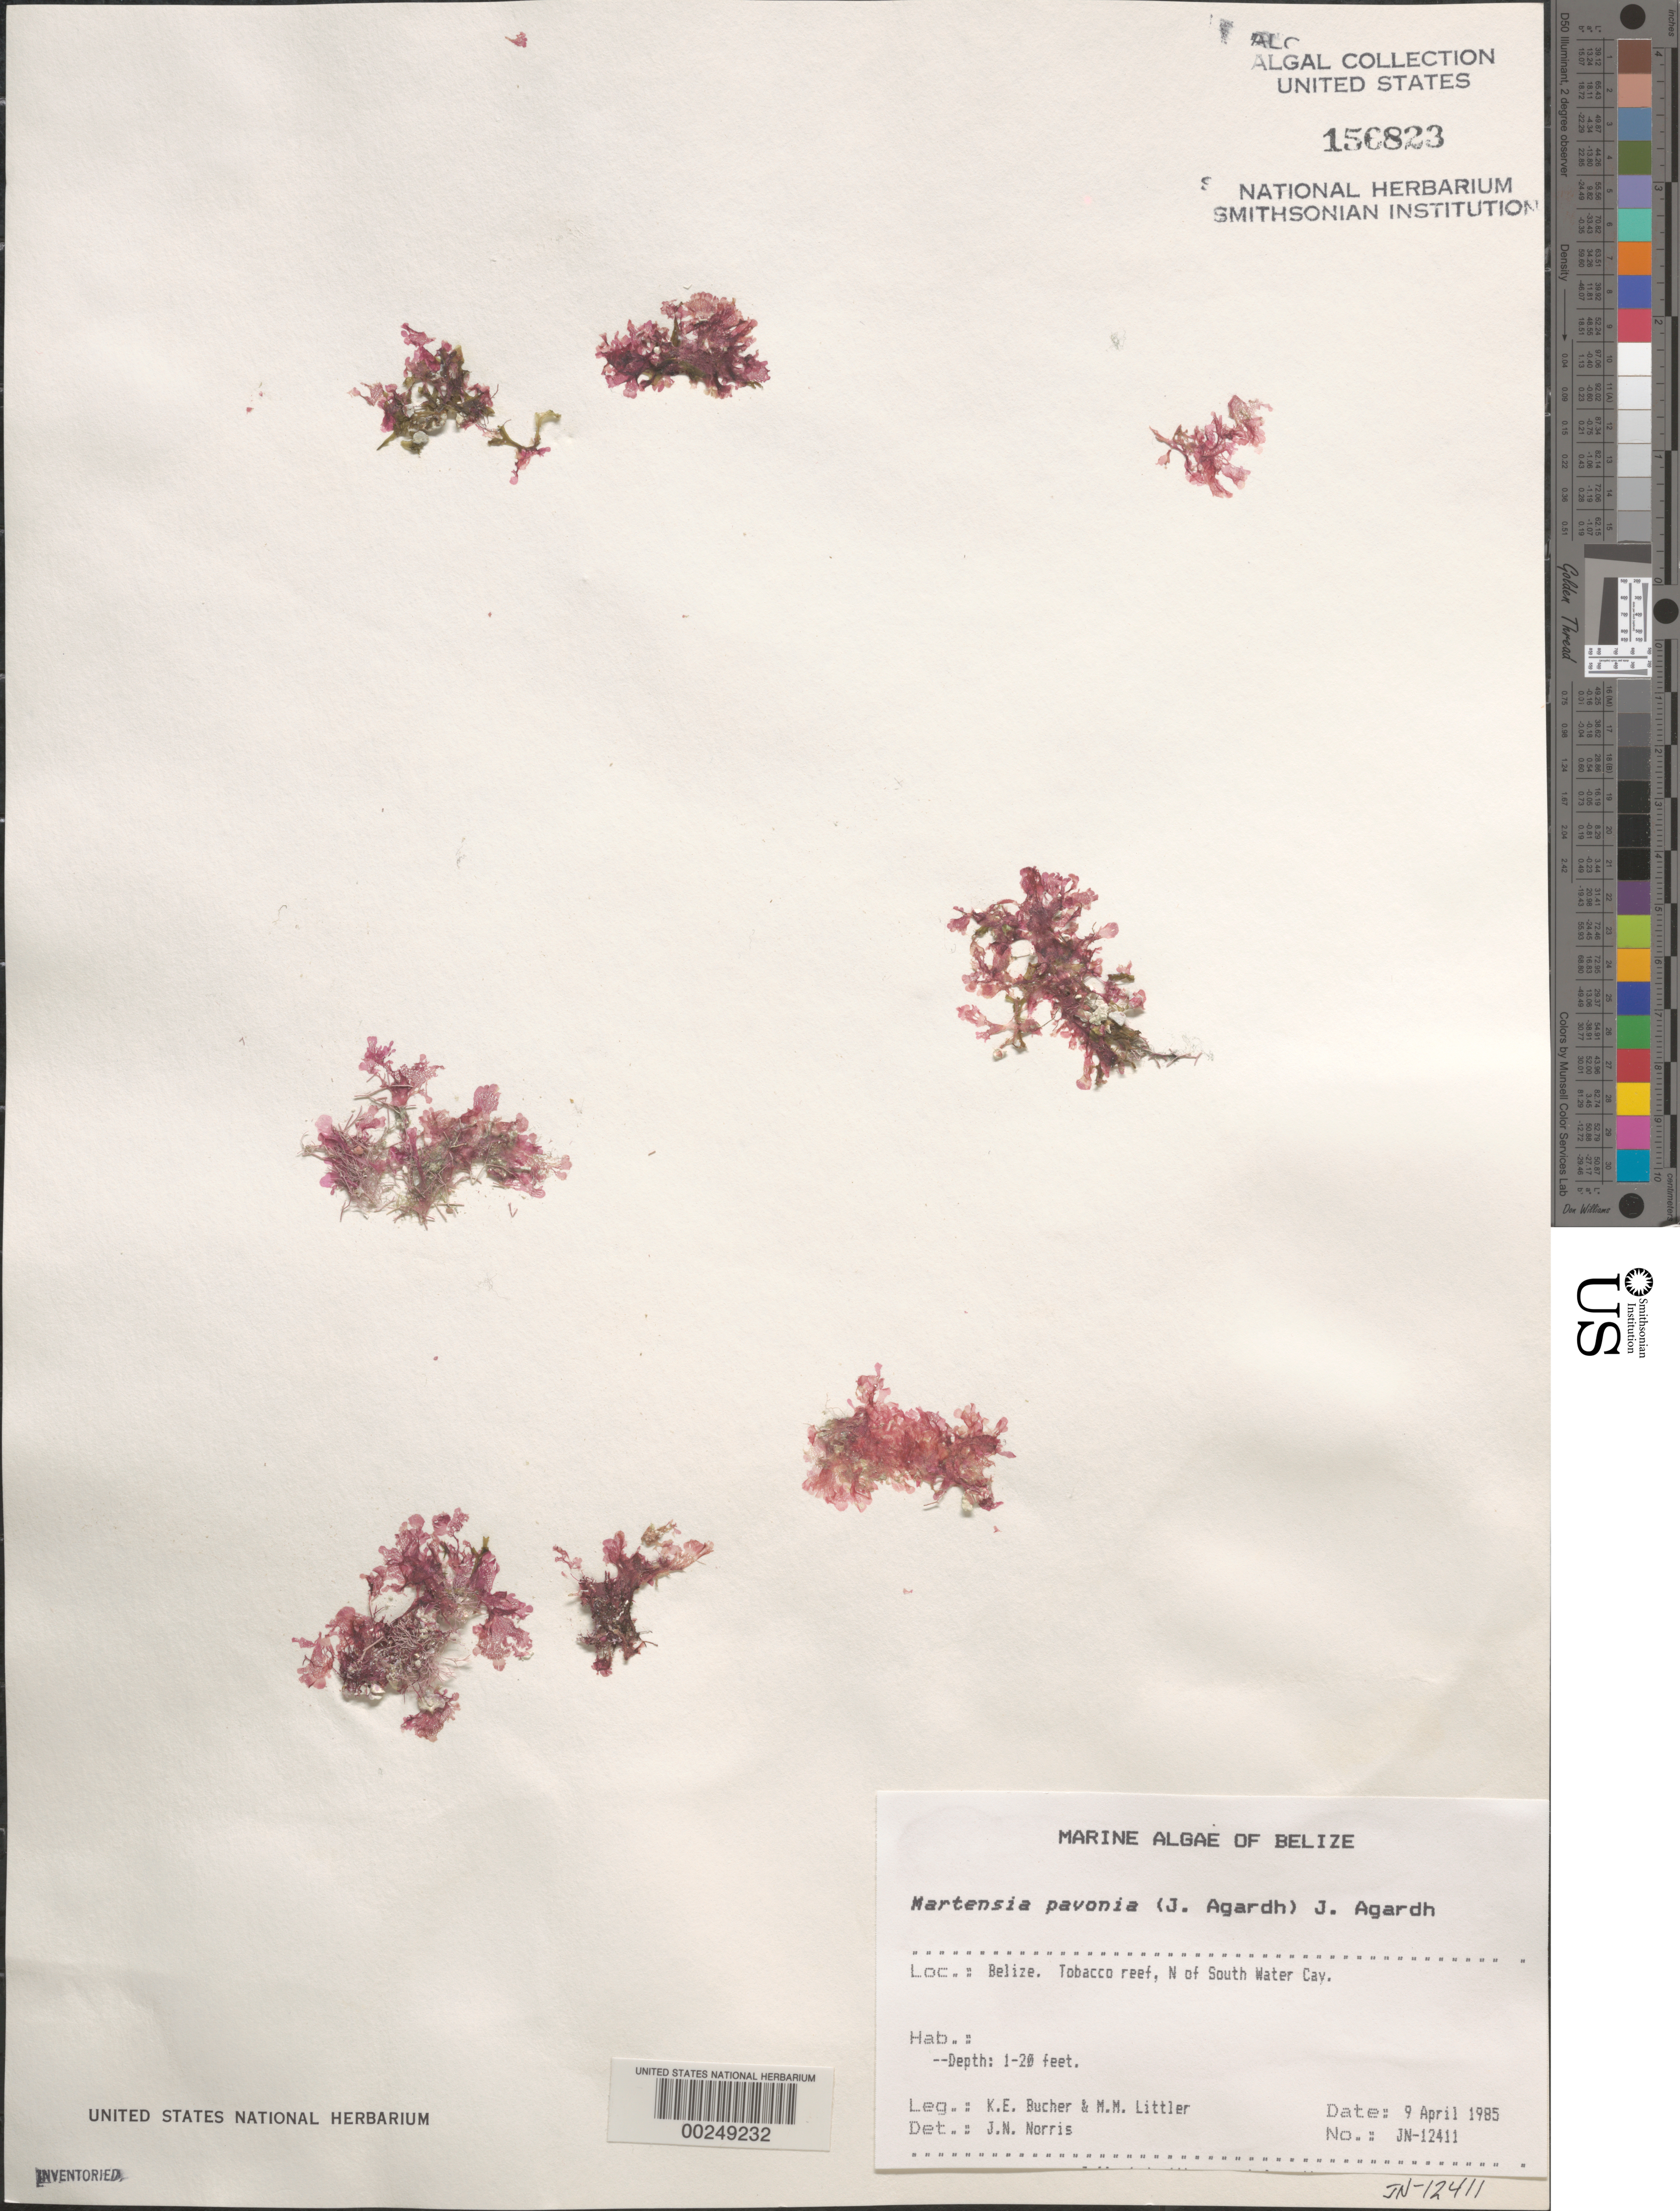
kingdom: Plantae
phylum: Rhodophyta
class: Florideophyceae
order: Ceramiales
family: Delesseriaceae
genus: Martensia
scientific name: Martensia pavonia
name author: (J. Agardh) J. Agardh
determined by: Norris, James N.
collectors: K. E. Bucher & M. M. Littler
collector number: Jn-12411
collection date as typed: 09 Apr 1985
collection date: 1985-04-09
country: Belize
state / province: Stann Creek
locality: Tobacco Reef, north of South Water Cay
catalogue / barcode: US 156823